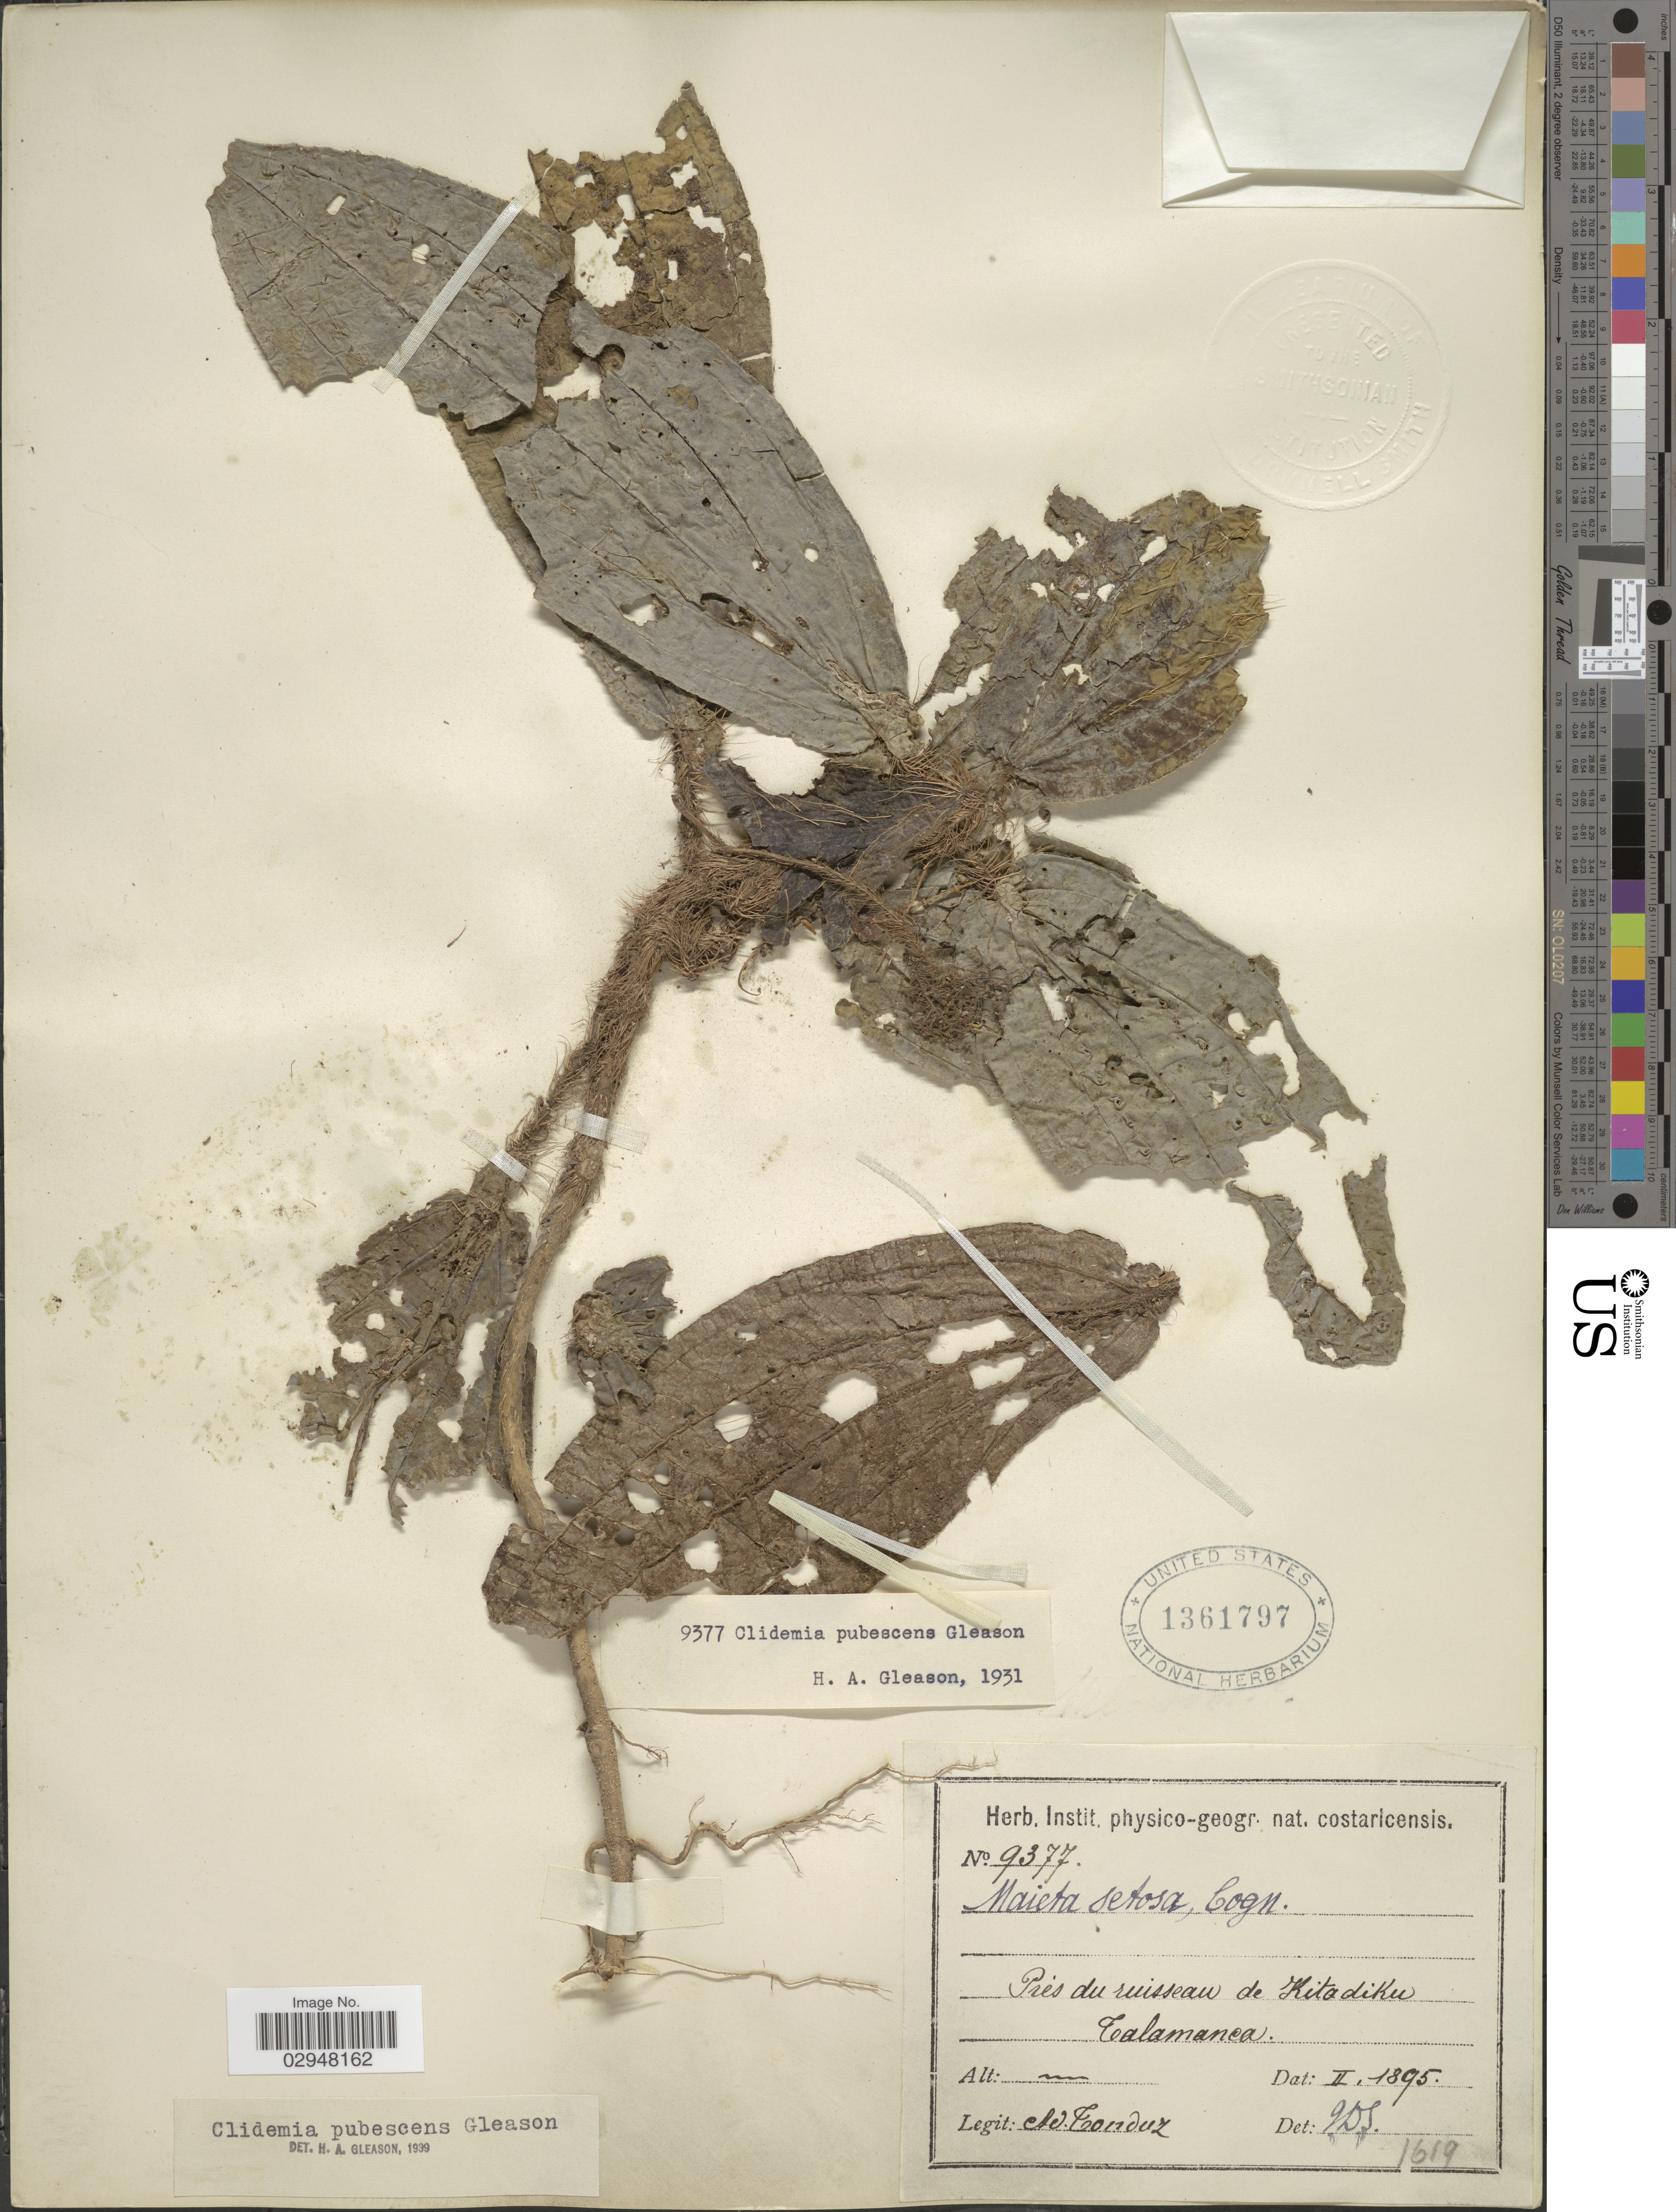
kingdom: Plantae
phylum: Tracheophyta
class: Magnoliopsida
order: Myrtales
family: Melastomataceae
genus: Clidemia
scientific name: Clidemia pubescens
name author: Gleason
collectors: A. Tonduz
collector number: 9377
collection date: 1895-02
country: Costa Rica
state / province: Limón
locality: Prés du ruisseau de Kitadiku. Talamanca.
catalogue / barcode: US 1361797